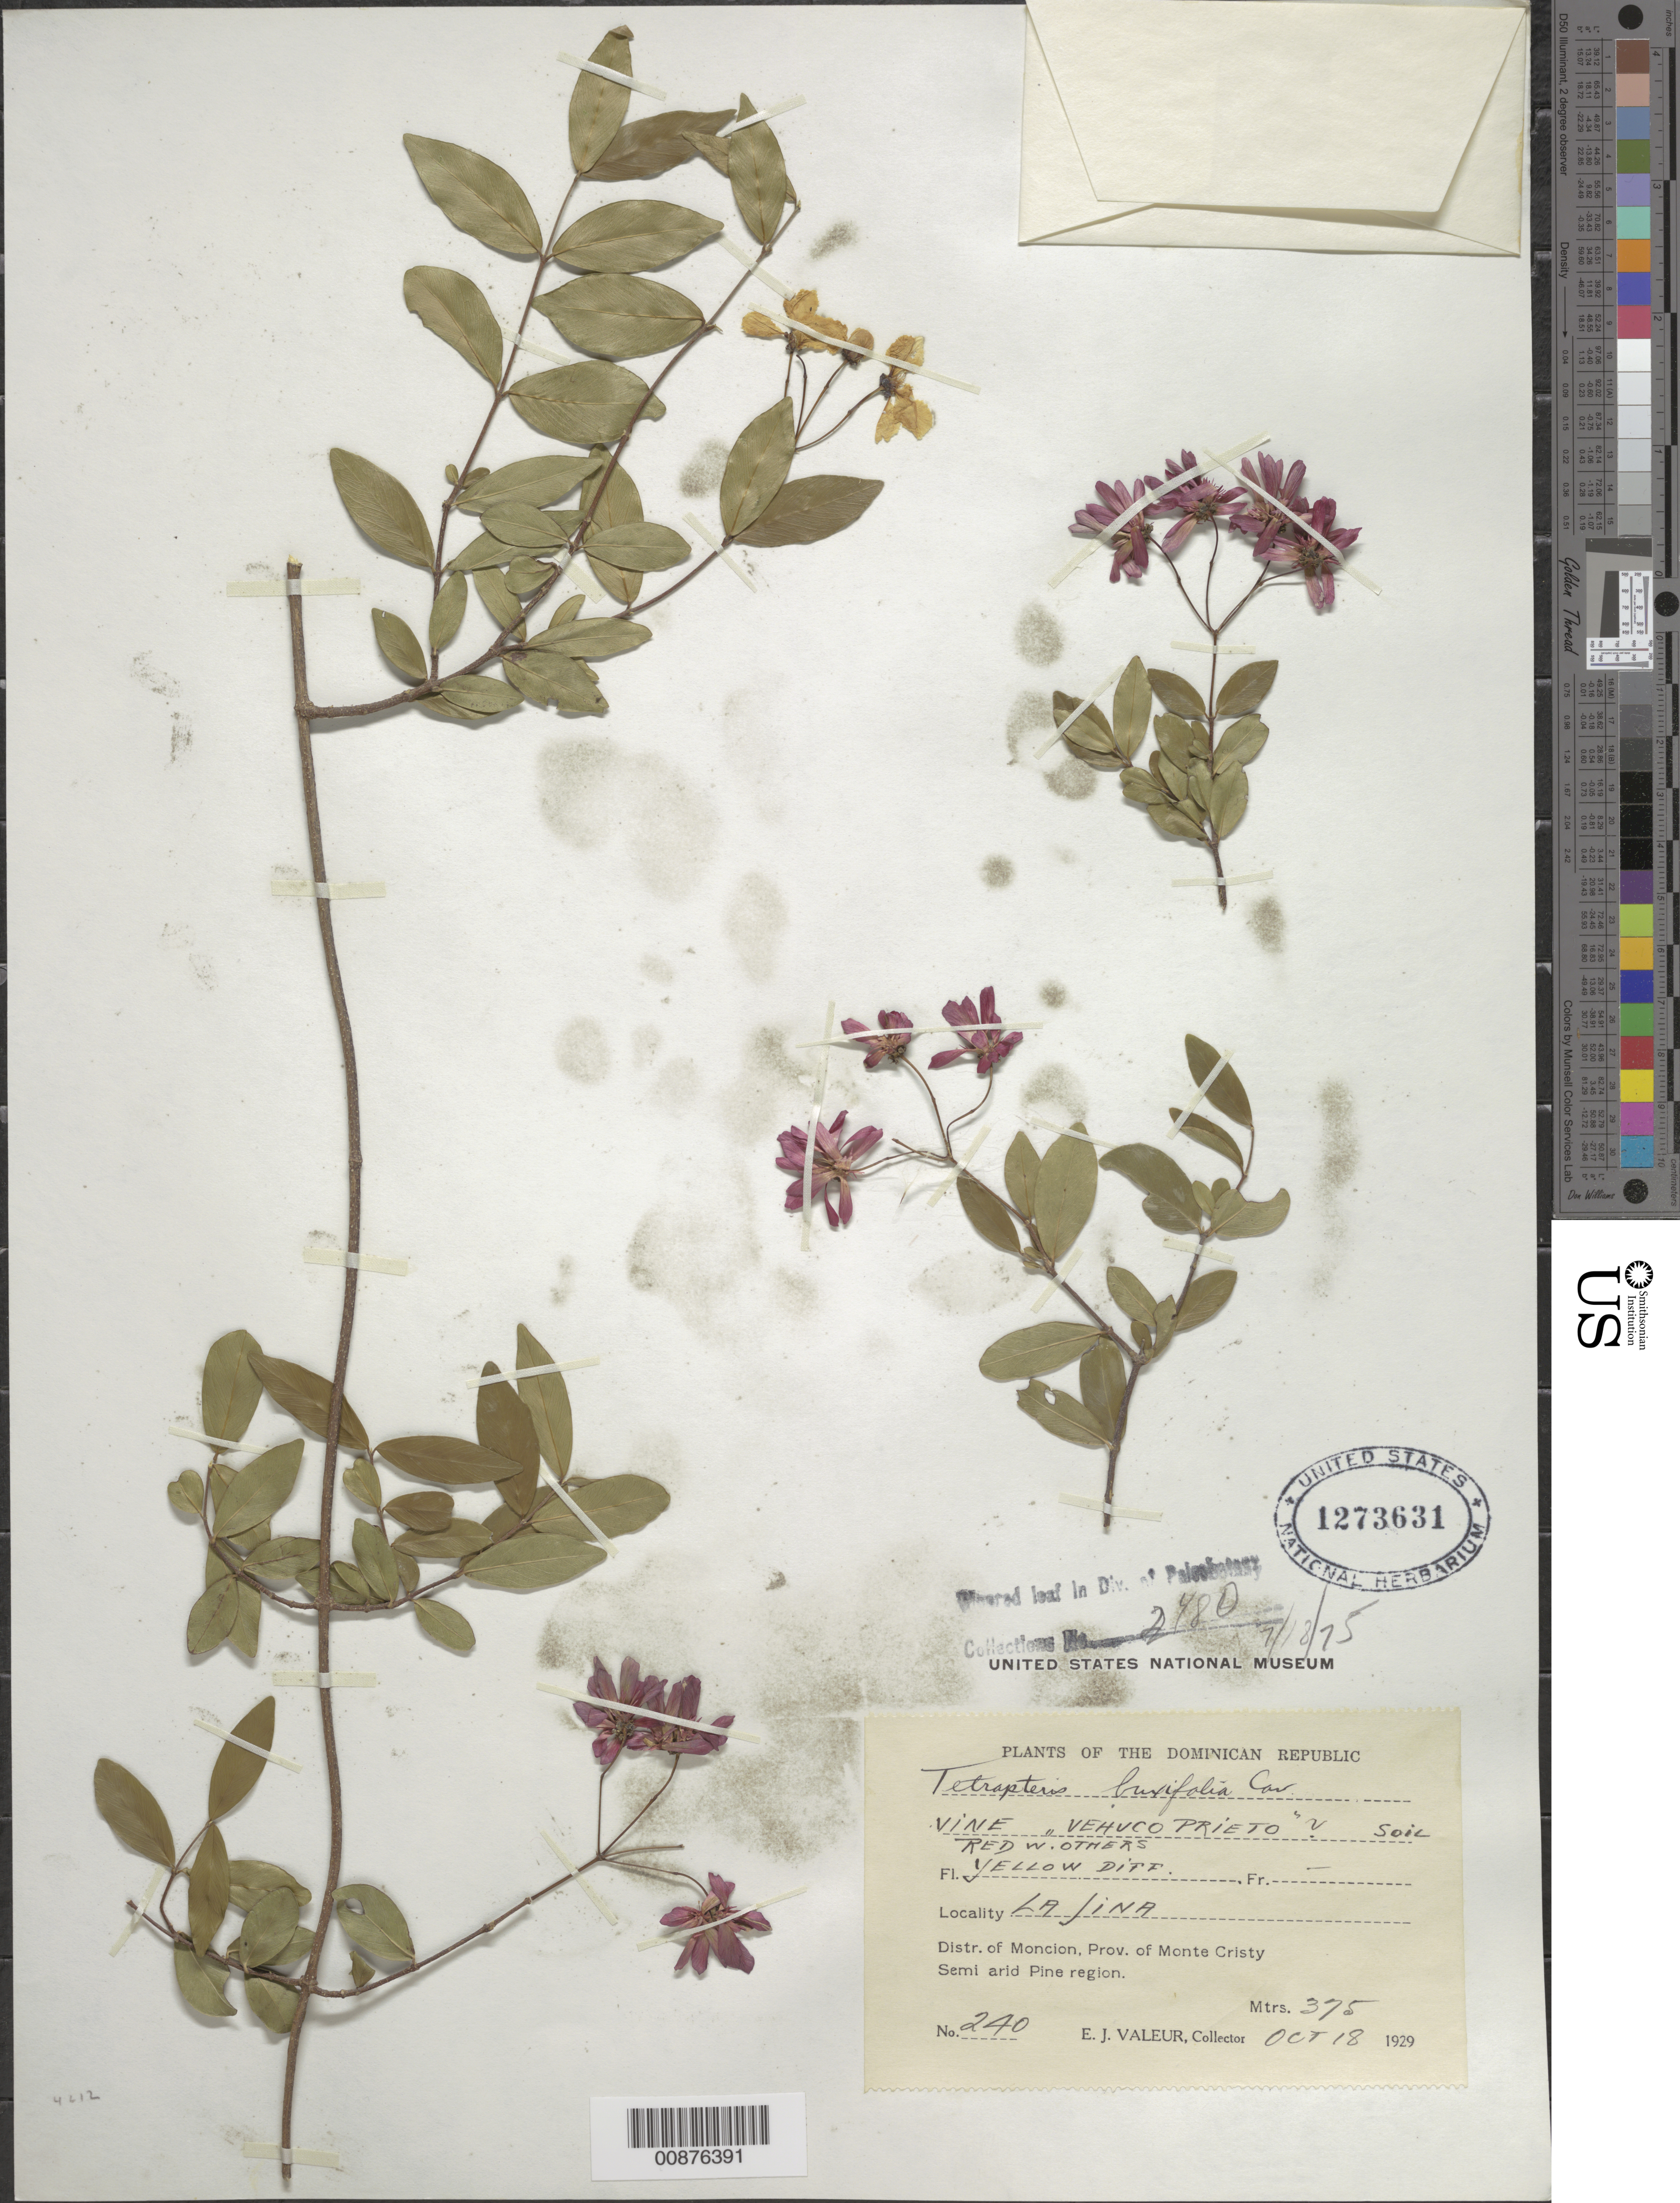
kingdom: Plantae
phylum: Tracheophyta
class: Magnoliopsida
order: Malpighiales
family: Malpighiaceae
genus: Tetrapterys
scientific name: Tetrapterys buxifolia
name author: Cav.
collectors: E. Valeur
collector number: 240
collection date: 1929-10-18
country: Dominican Republic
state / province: Monte Cristi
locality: La Jina. Distr. of Moncion.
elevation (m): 375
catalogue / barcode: US 1273631